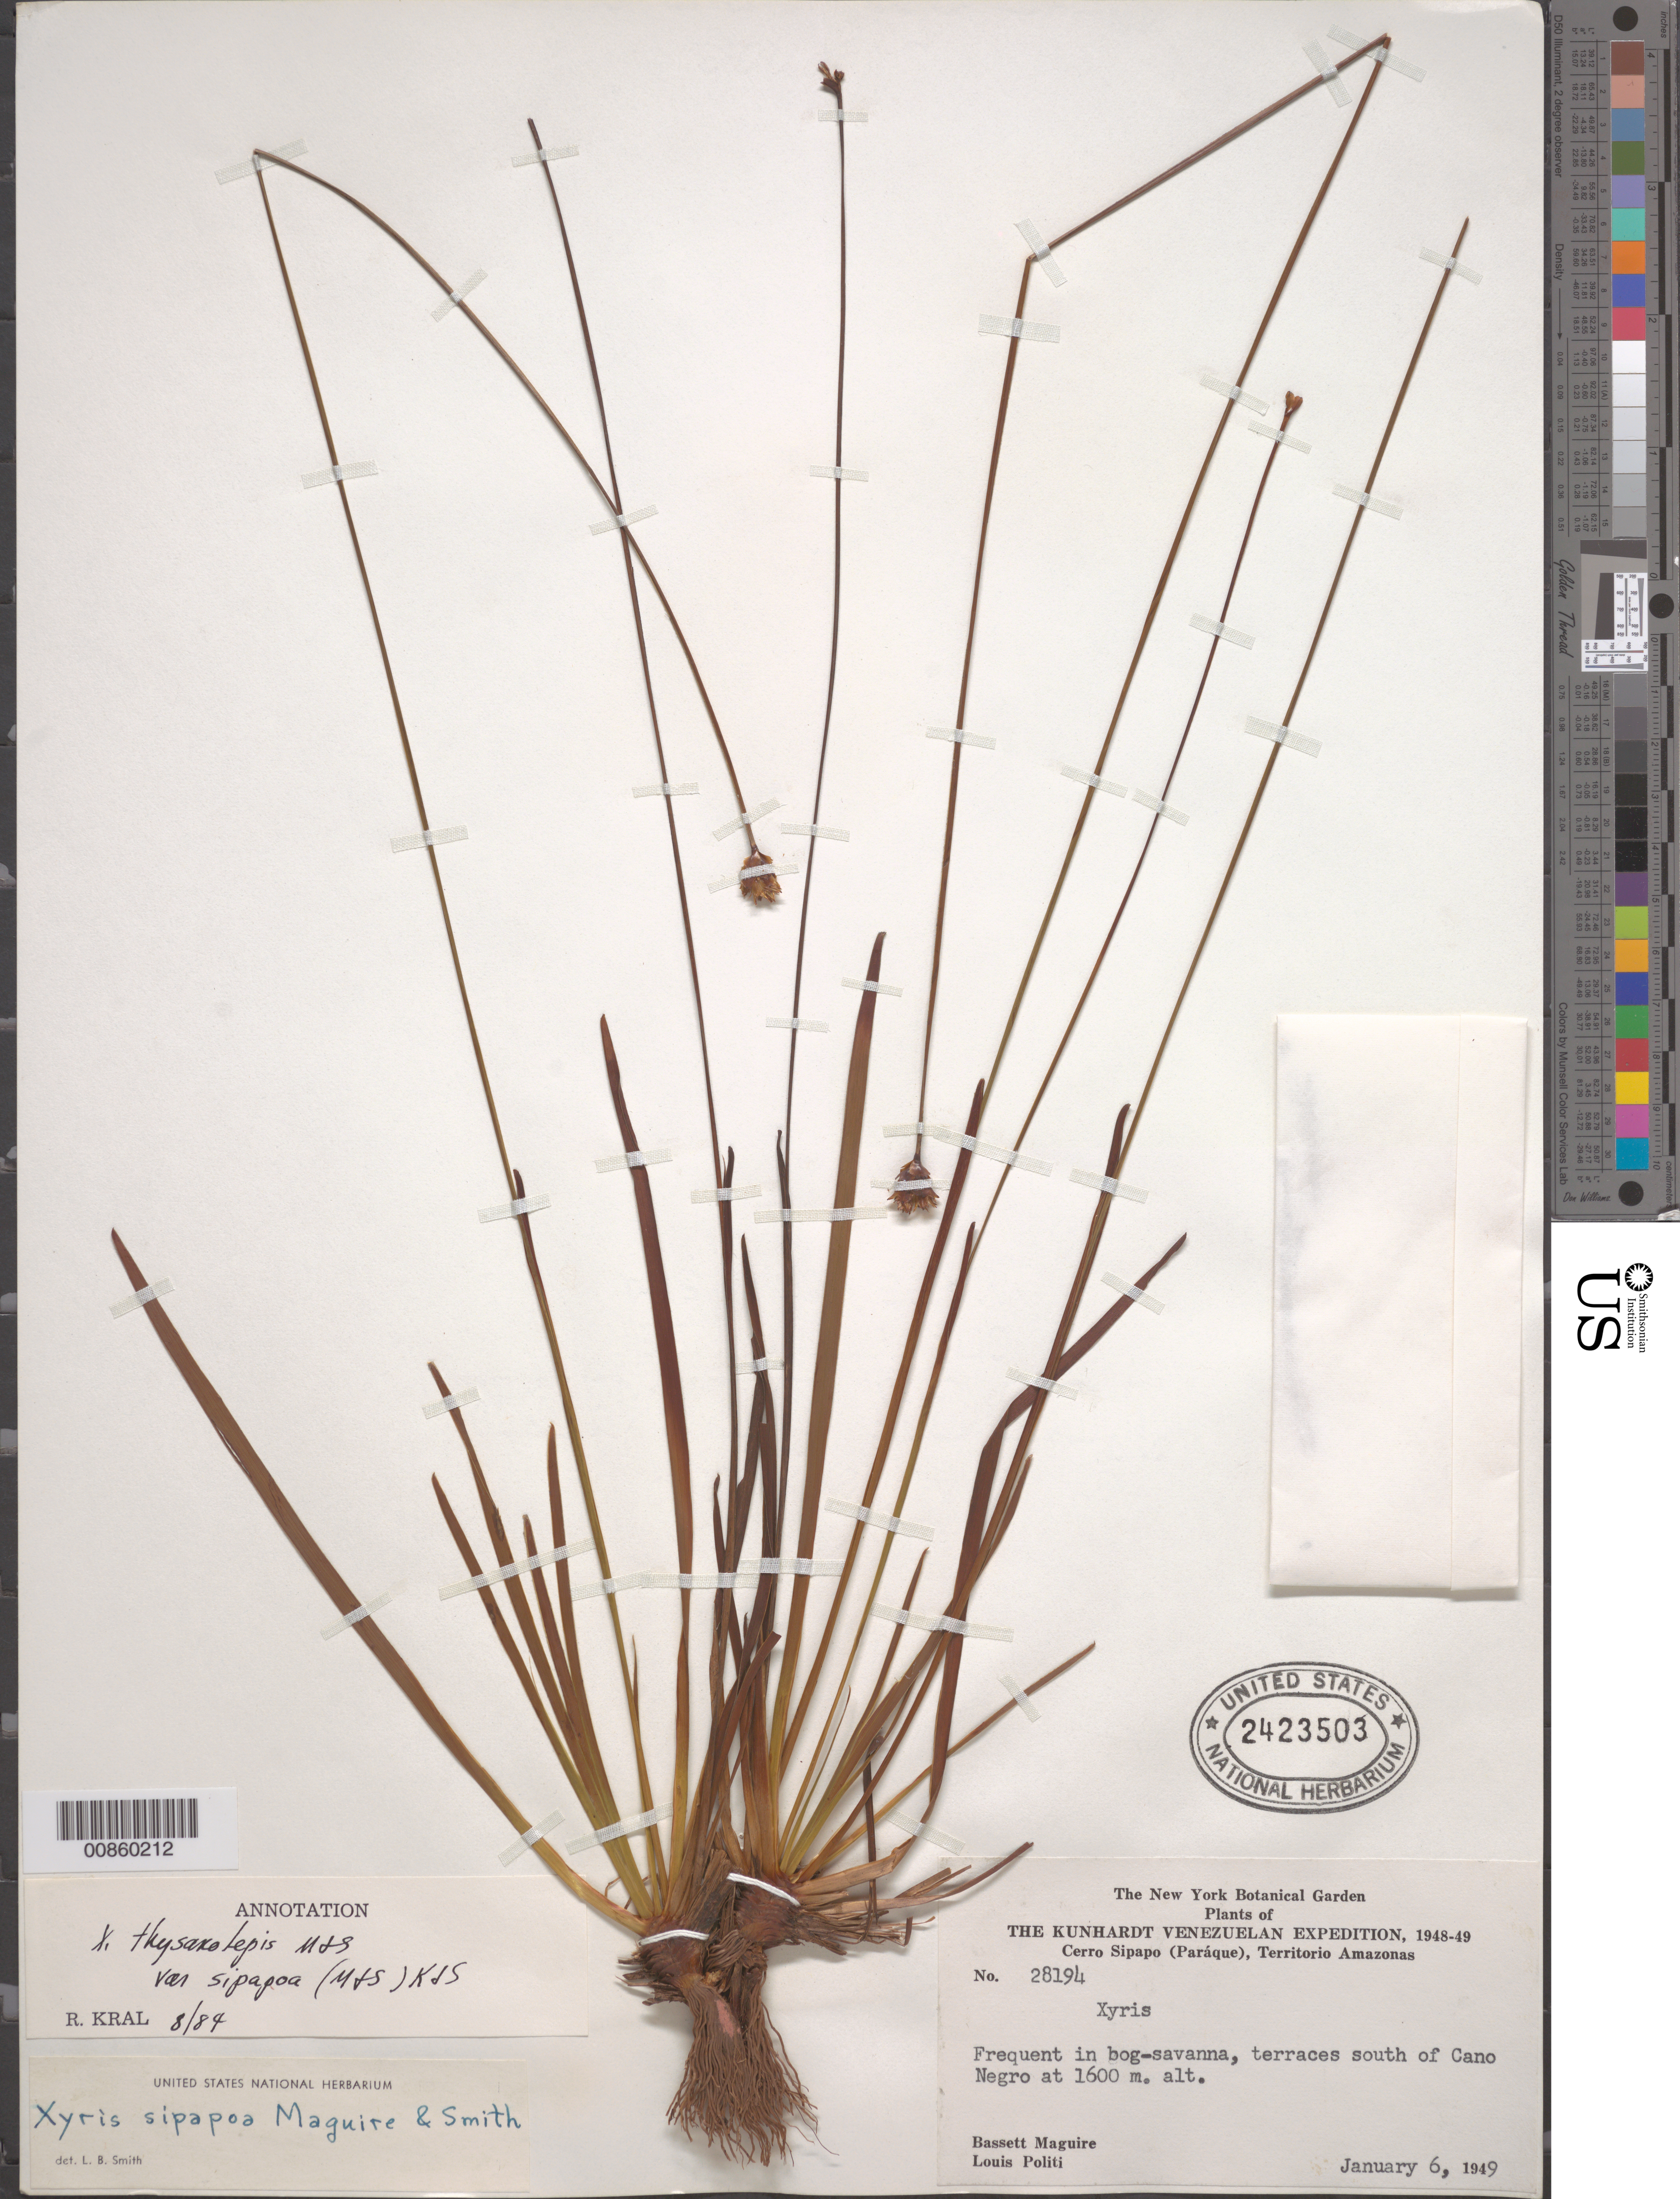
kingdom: Plantae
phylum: Tracheophyta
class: Liliopsida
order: Poales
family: Xyridaceae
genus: Xyris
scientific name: Xyris thysanolepis var. sipapoa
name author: (Maguire & L.B. Sm.) Kral & L.B. Sm.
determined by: Kral, Robert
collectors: B. Maguire & L. Politi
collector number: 28194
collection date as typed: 6-Jan-49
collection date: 1949-01-06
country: Venezuela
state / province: Bolívar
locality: Cerro Sipapo (Paráque), S of Caño Negro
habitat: Bog-savanna.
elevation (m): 1600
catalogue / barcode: US 2423503